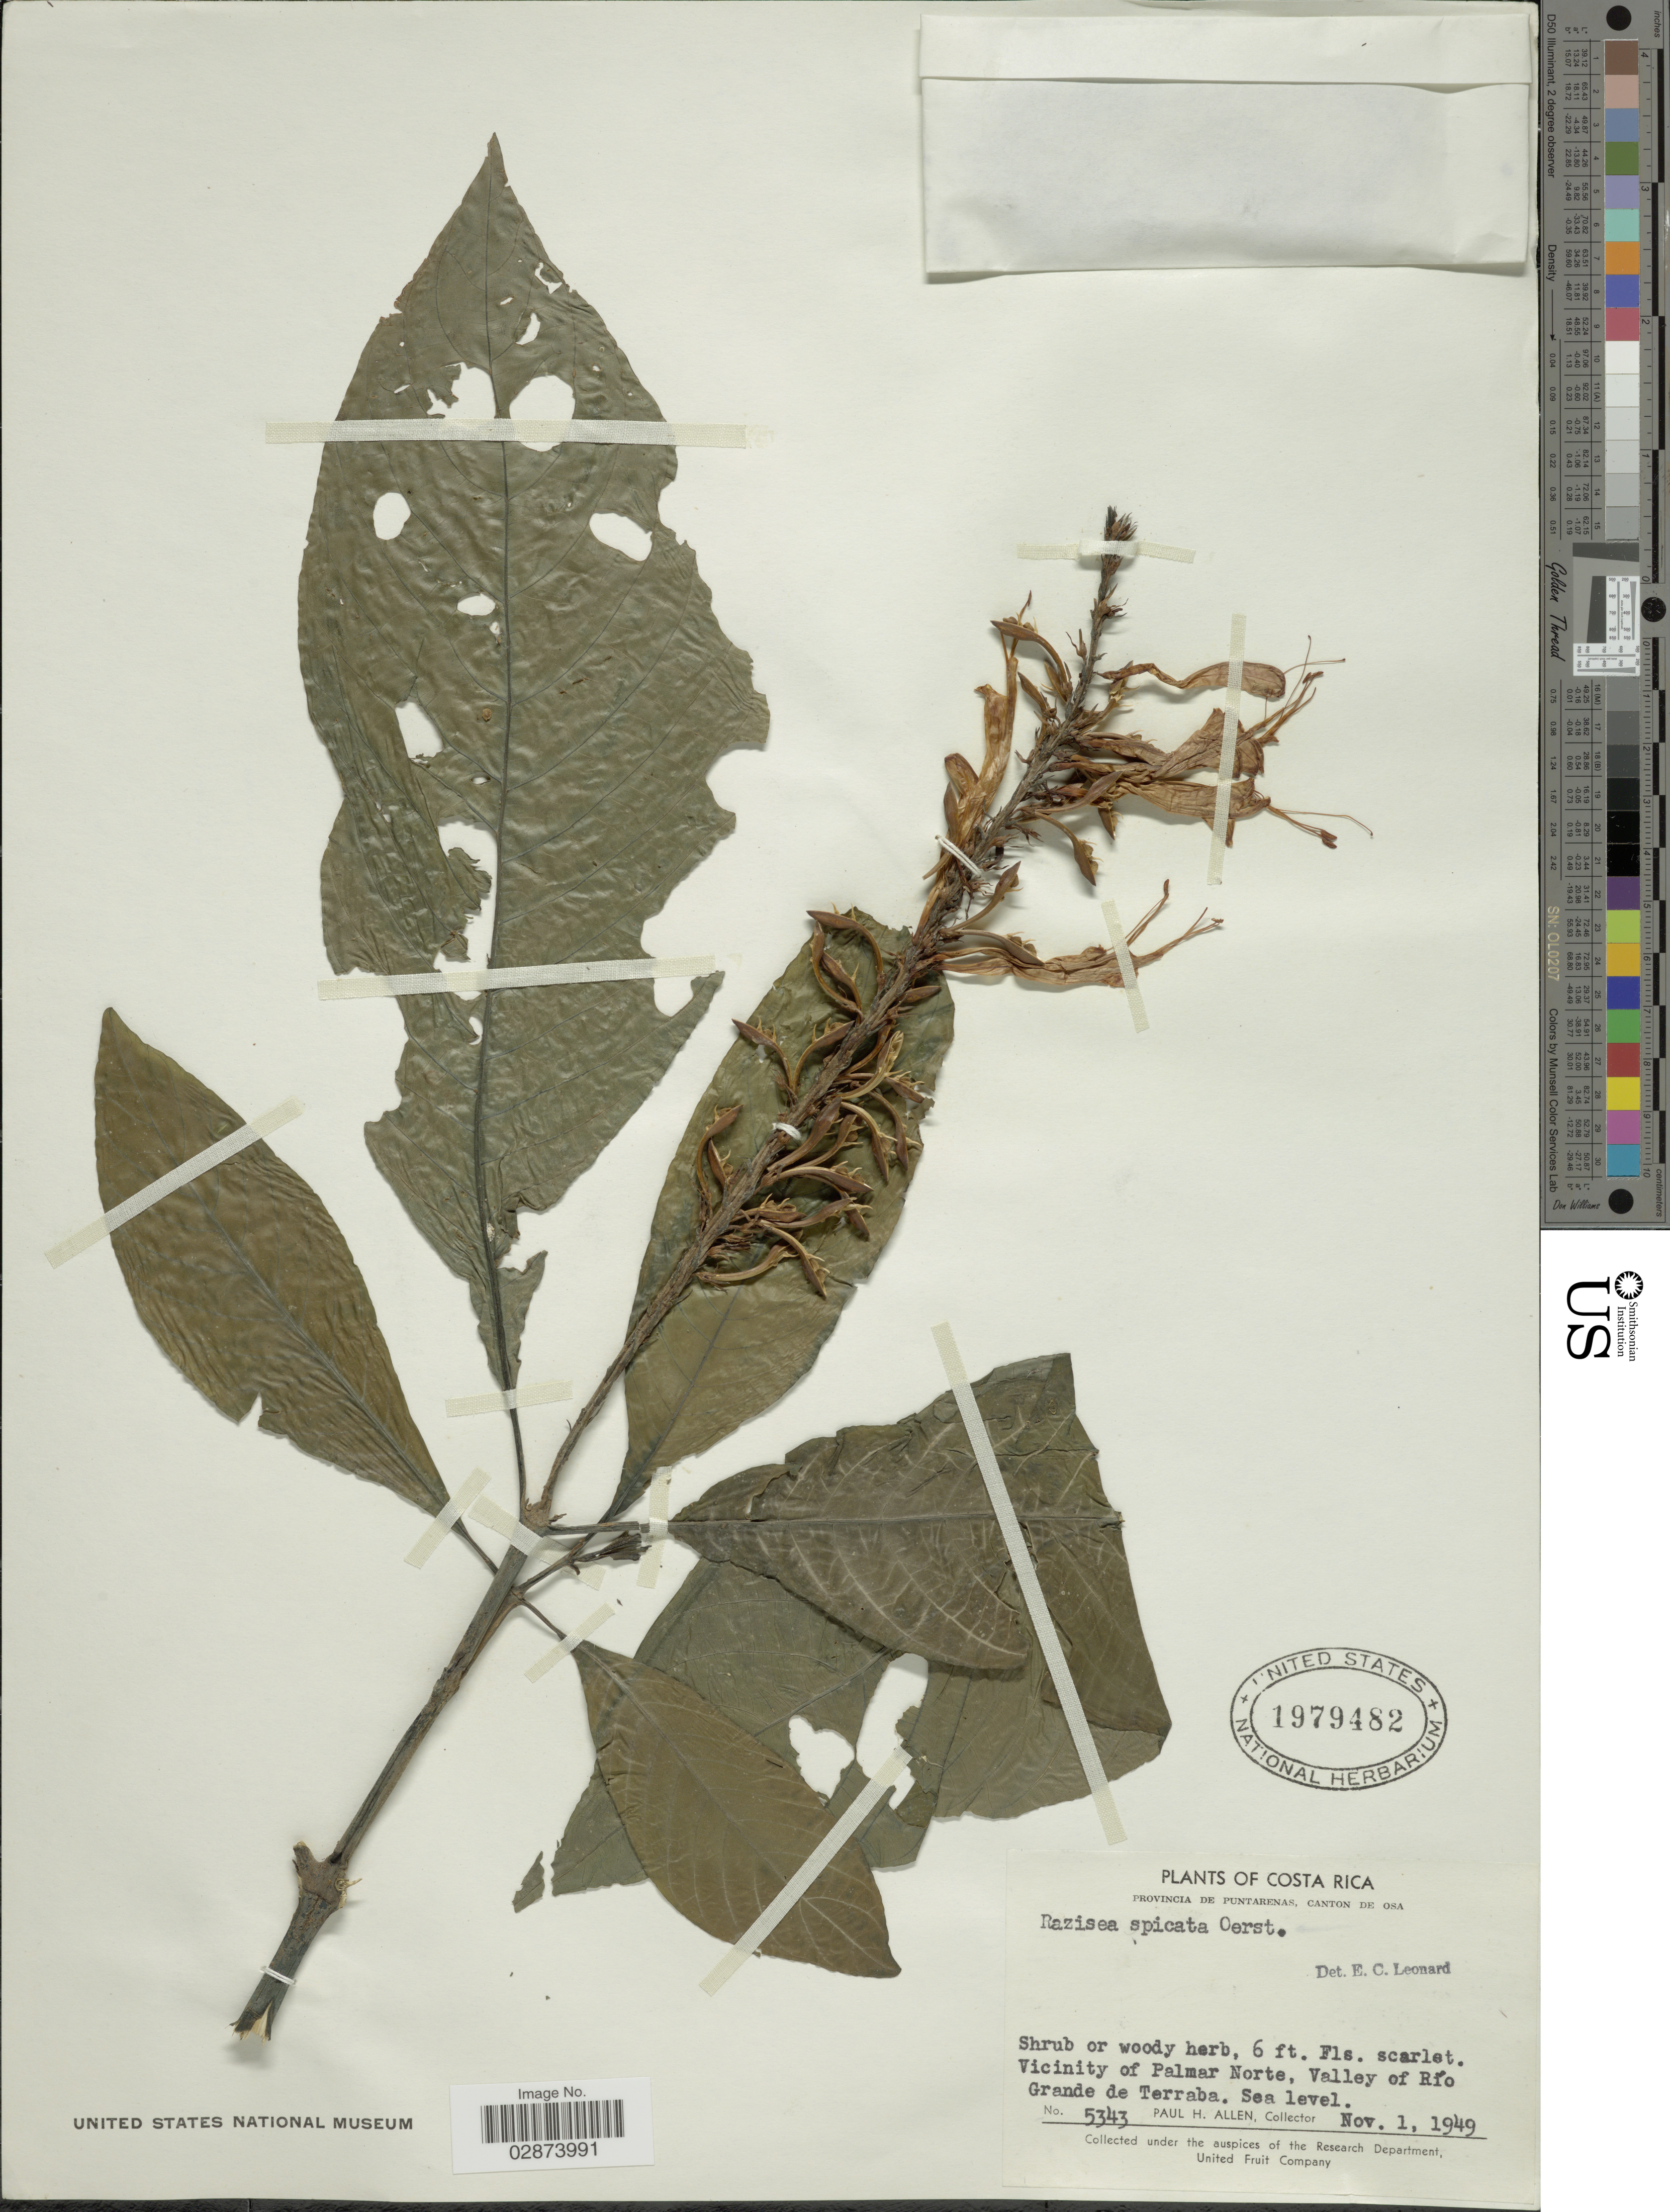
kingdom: Plantae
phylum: Tracheophyta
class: Magnoliopsida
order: Lamiales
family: Acanthaceae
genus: Razisea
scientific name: Razisea spicata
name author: Oerst.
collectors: P. H. Allen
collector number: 5343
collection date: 1949-11-01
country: Costa Rica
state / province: Puntarenas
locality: Provincia de Puntarenas, Canton de Osa. Vicinity of Palmar Norte, Valley of Río Grande de Terraba.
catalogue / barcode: US 1979482